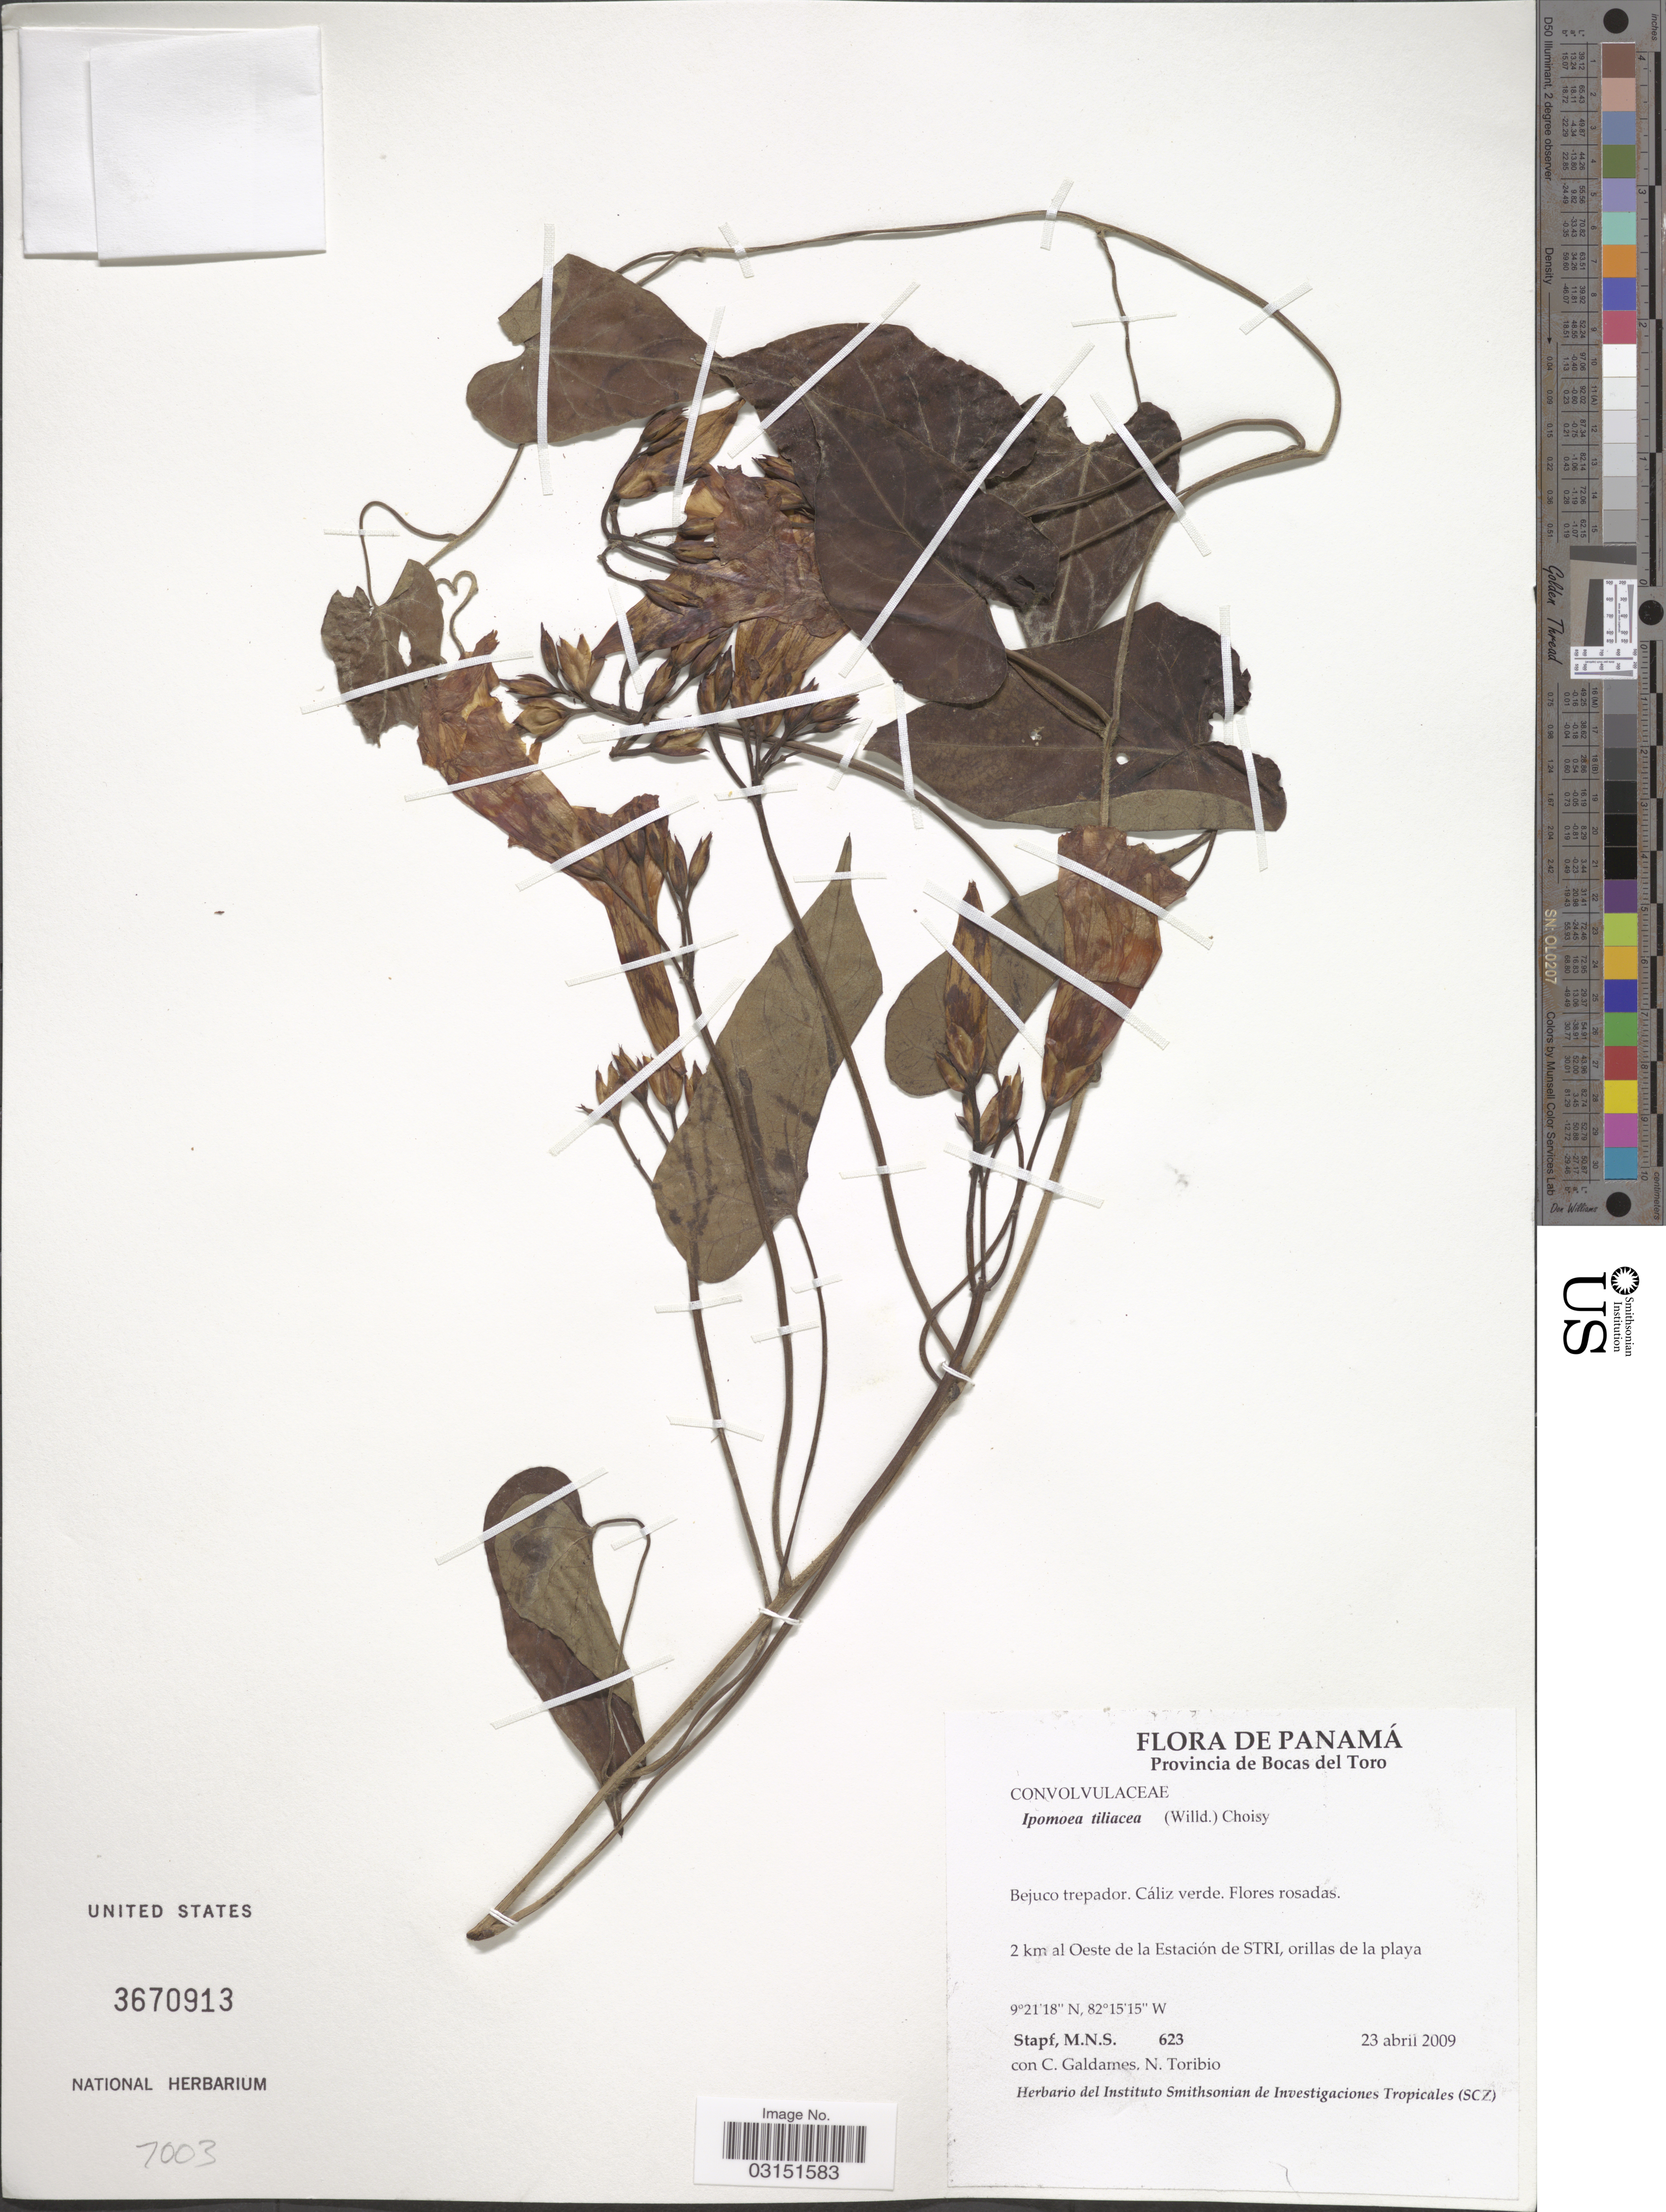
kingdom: Plantae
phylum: Tracheophyta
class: Magnoliopsida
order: Solanales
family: Convolvulaceae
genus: Ipomoea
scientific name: Ipomoea tiliacea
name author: (Willd.) Choisy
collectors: M. Stapf, C. Galdames & N. Toribio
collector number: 623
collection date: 2009-04-23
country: Panama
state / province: Bocas del Toro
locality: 2 km al Oeste de la Estación de STRI, orillas de la playa.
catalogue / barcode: US 3670913